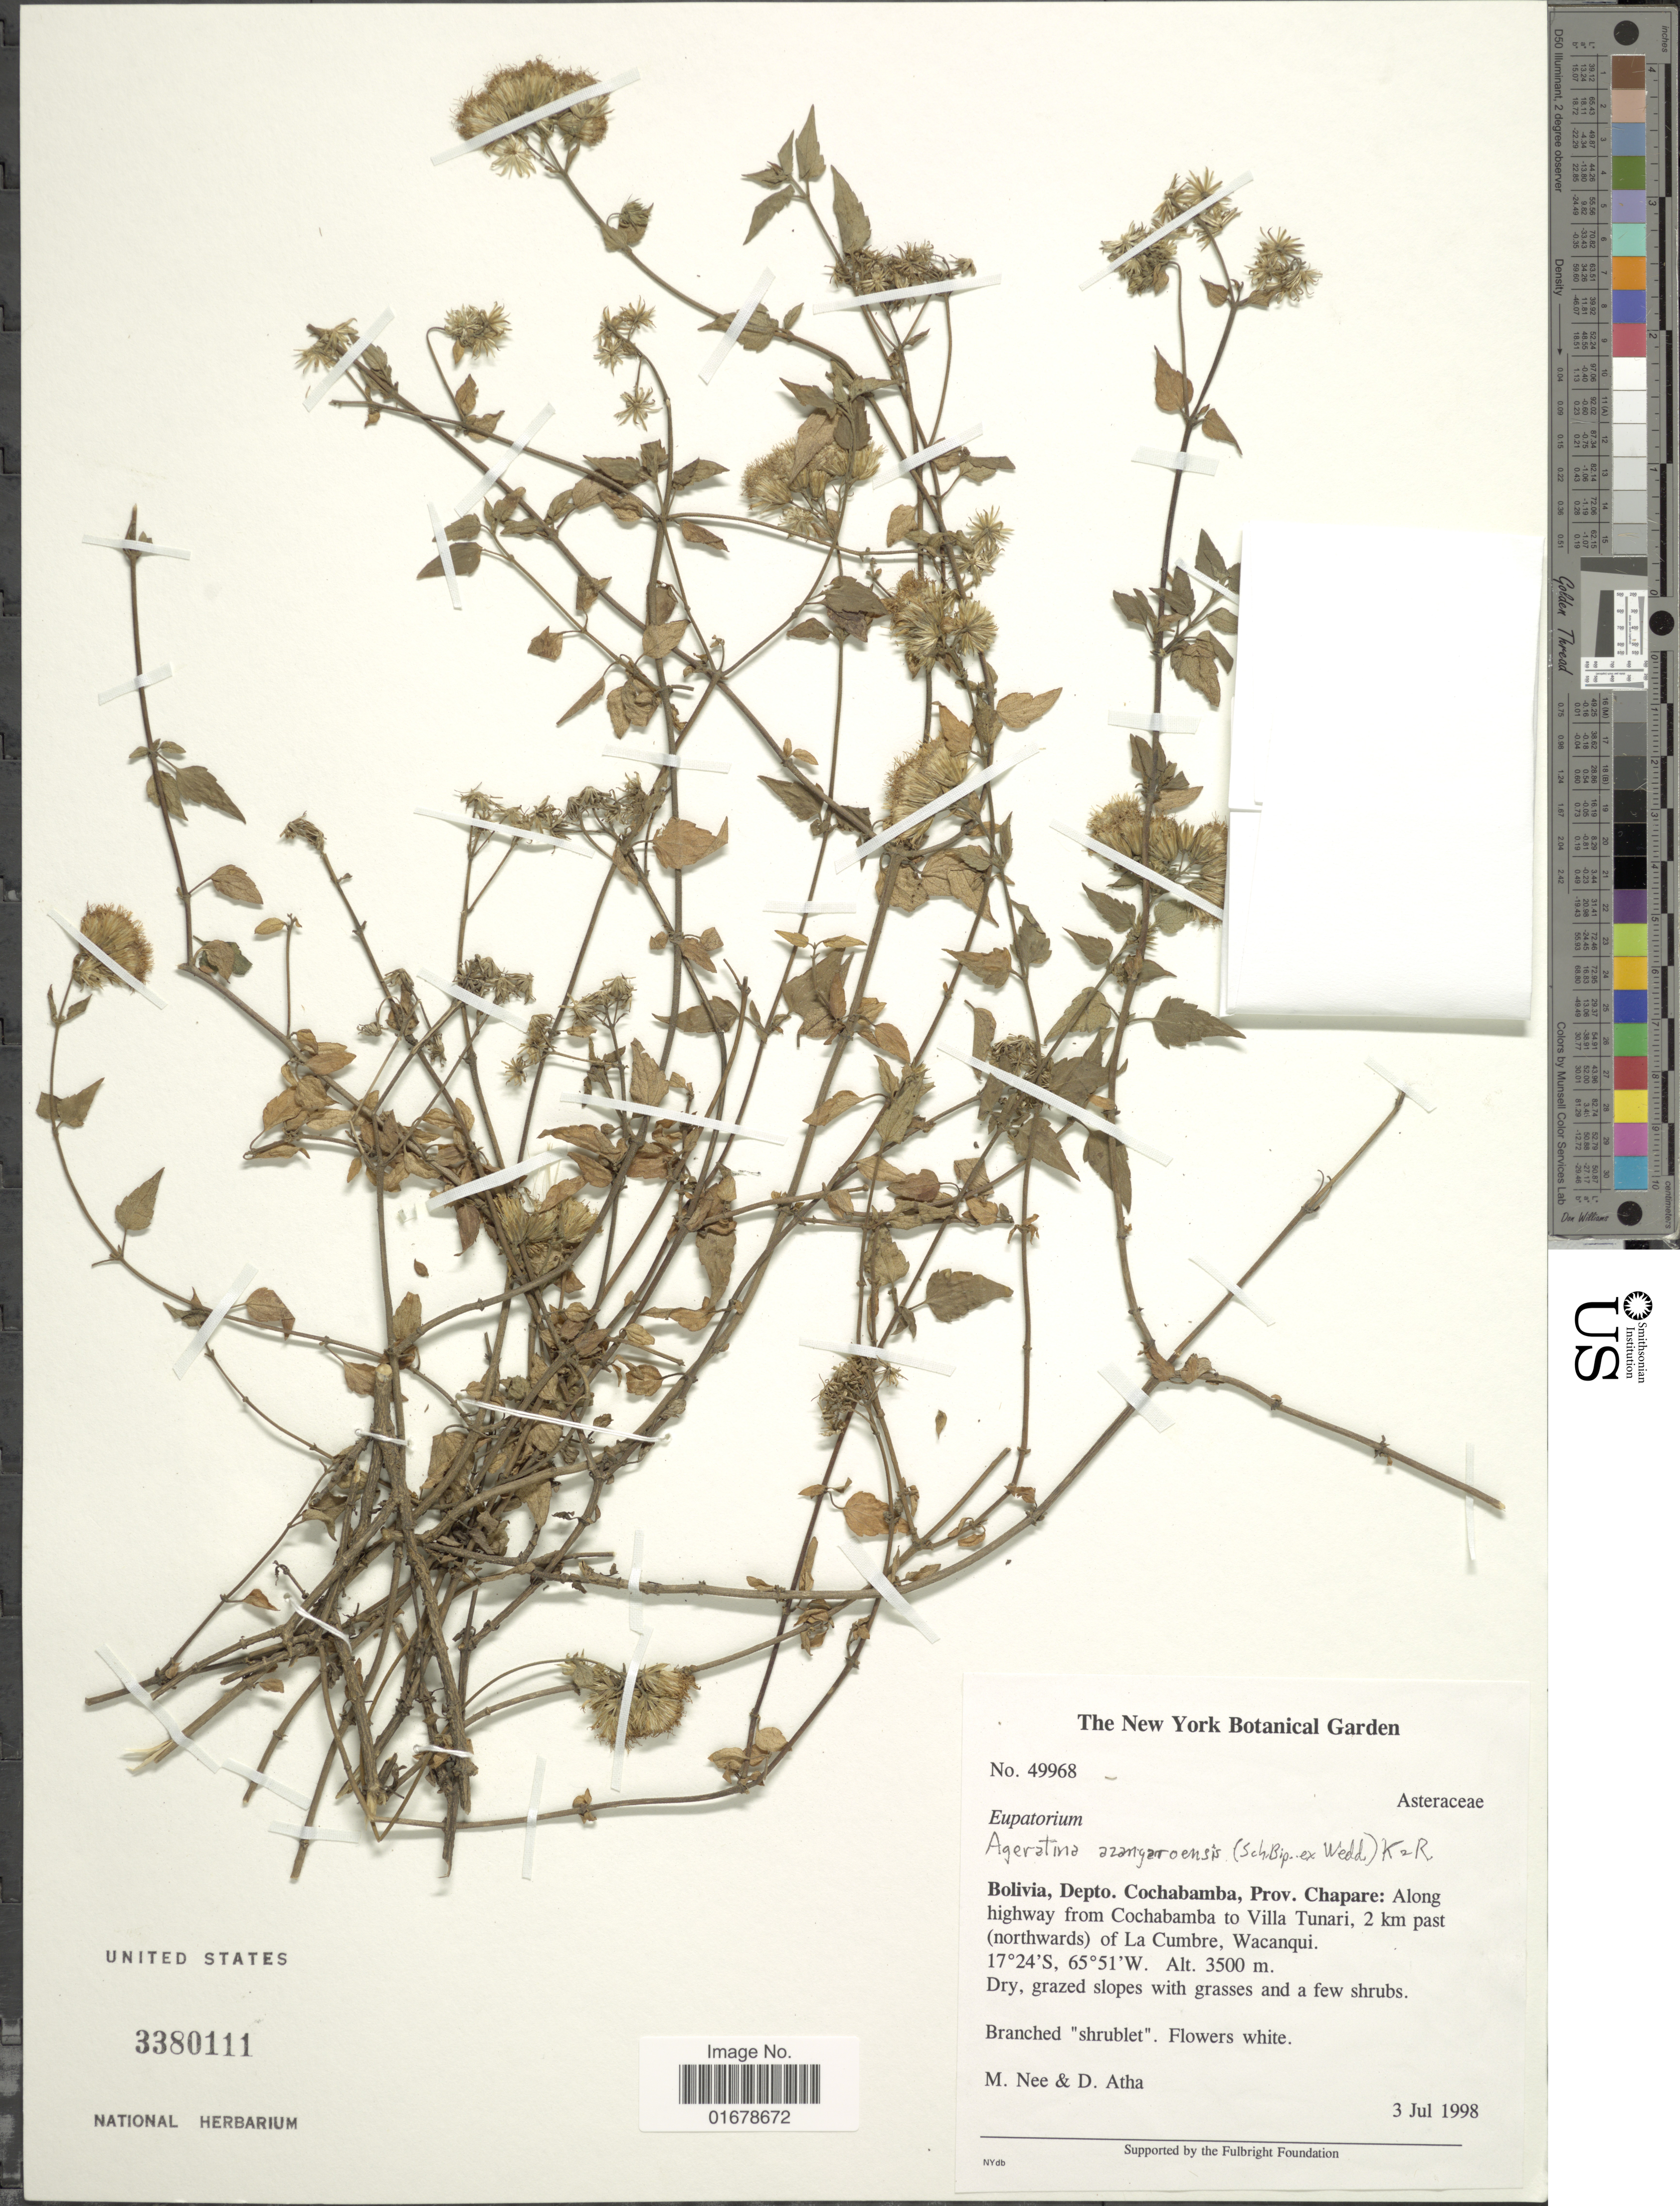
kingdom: Plantae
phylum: Tracheophyta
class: Magnoliopsida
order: Asterales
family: Asteraceae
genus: Ageratina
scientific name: Ageratina azangaroensis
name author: (Sch. Bip. ex Wedd.) R.M. King & H. Rob.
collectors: M. Nee & D. Atha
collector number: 49968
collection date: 1998-07-03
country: Bolivia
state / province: Cochabamba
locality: Depto. Cochabamba, Prov. Chapare: Along highway from Cochabamba to Villa Tunari, 2 km past (northwards) of La Cumbre, Wacanqui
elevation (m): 3500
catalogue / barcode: US 3380111